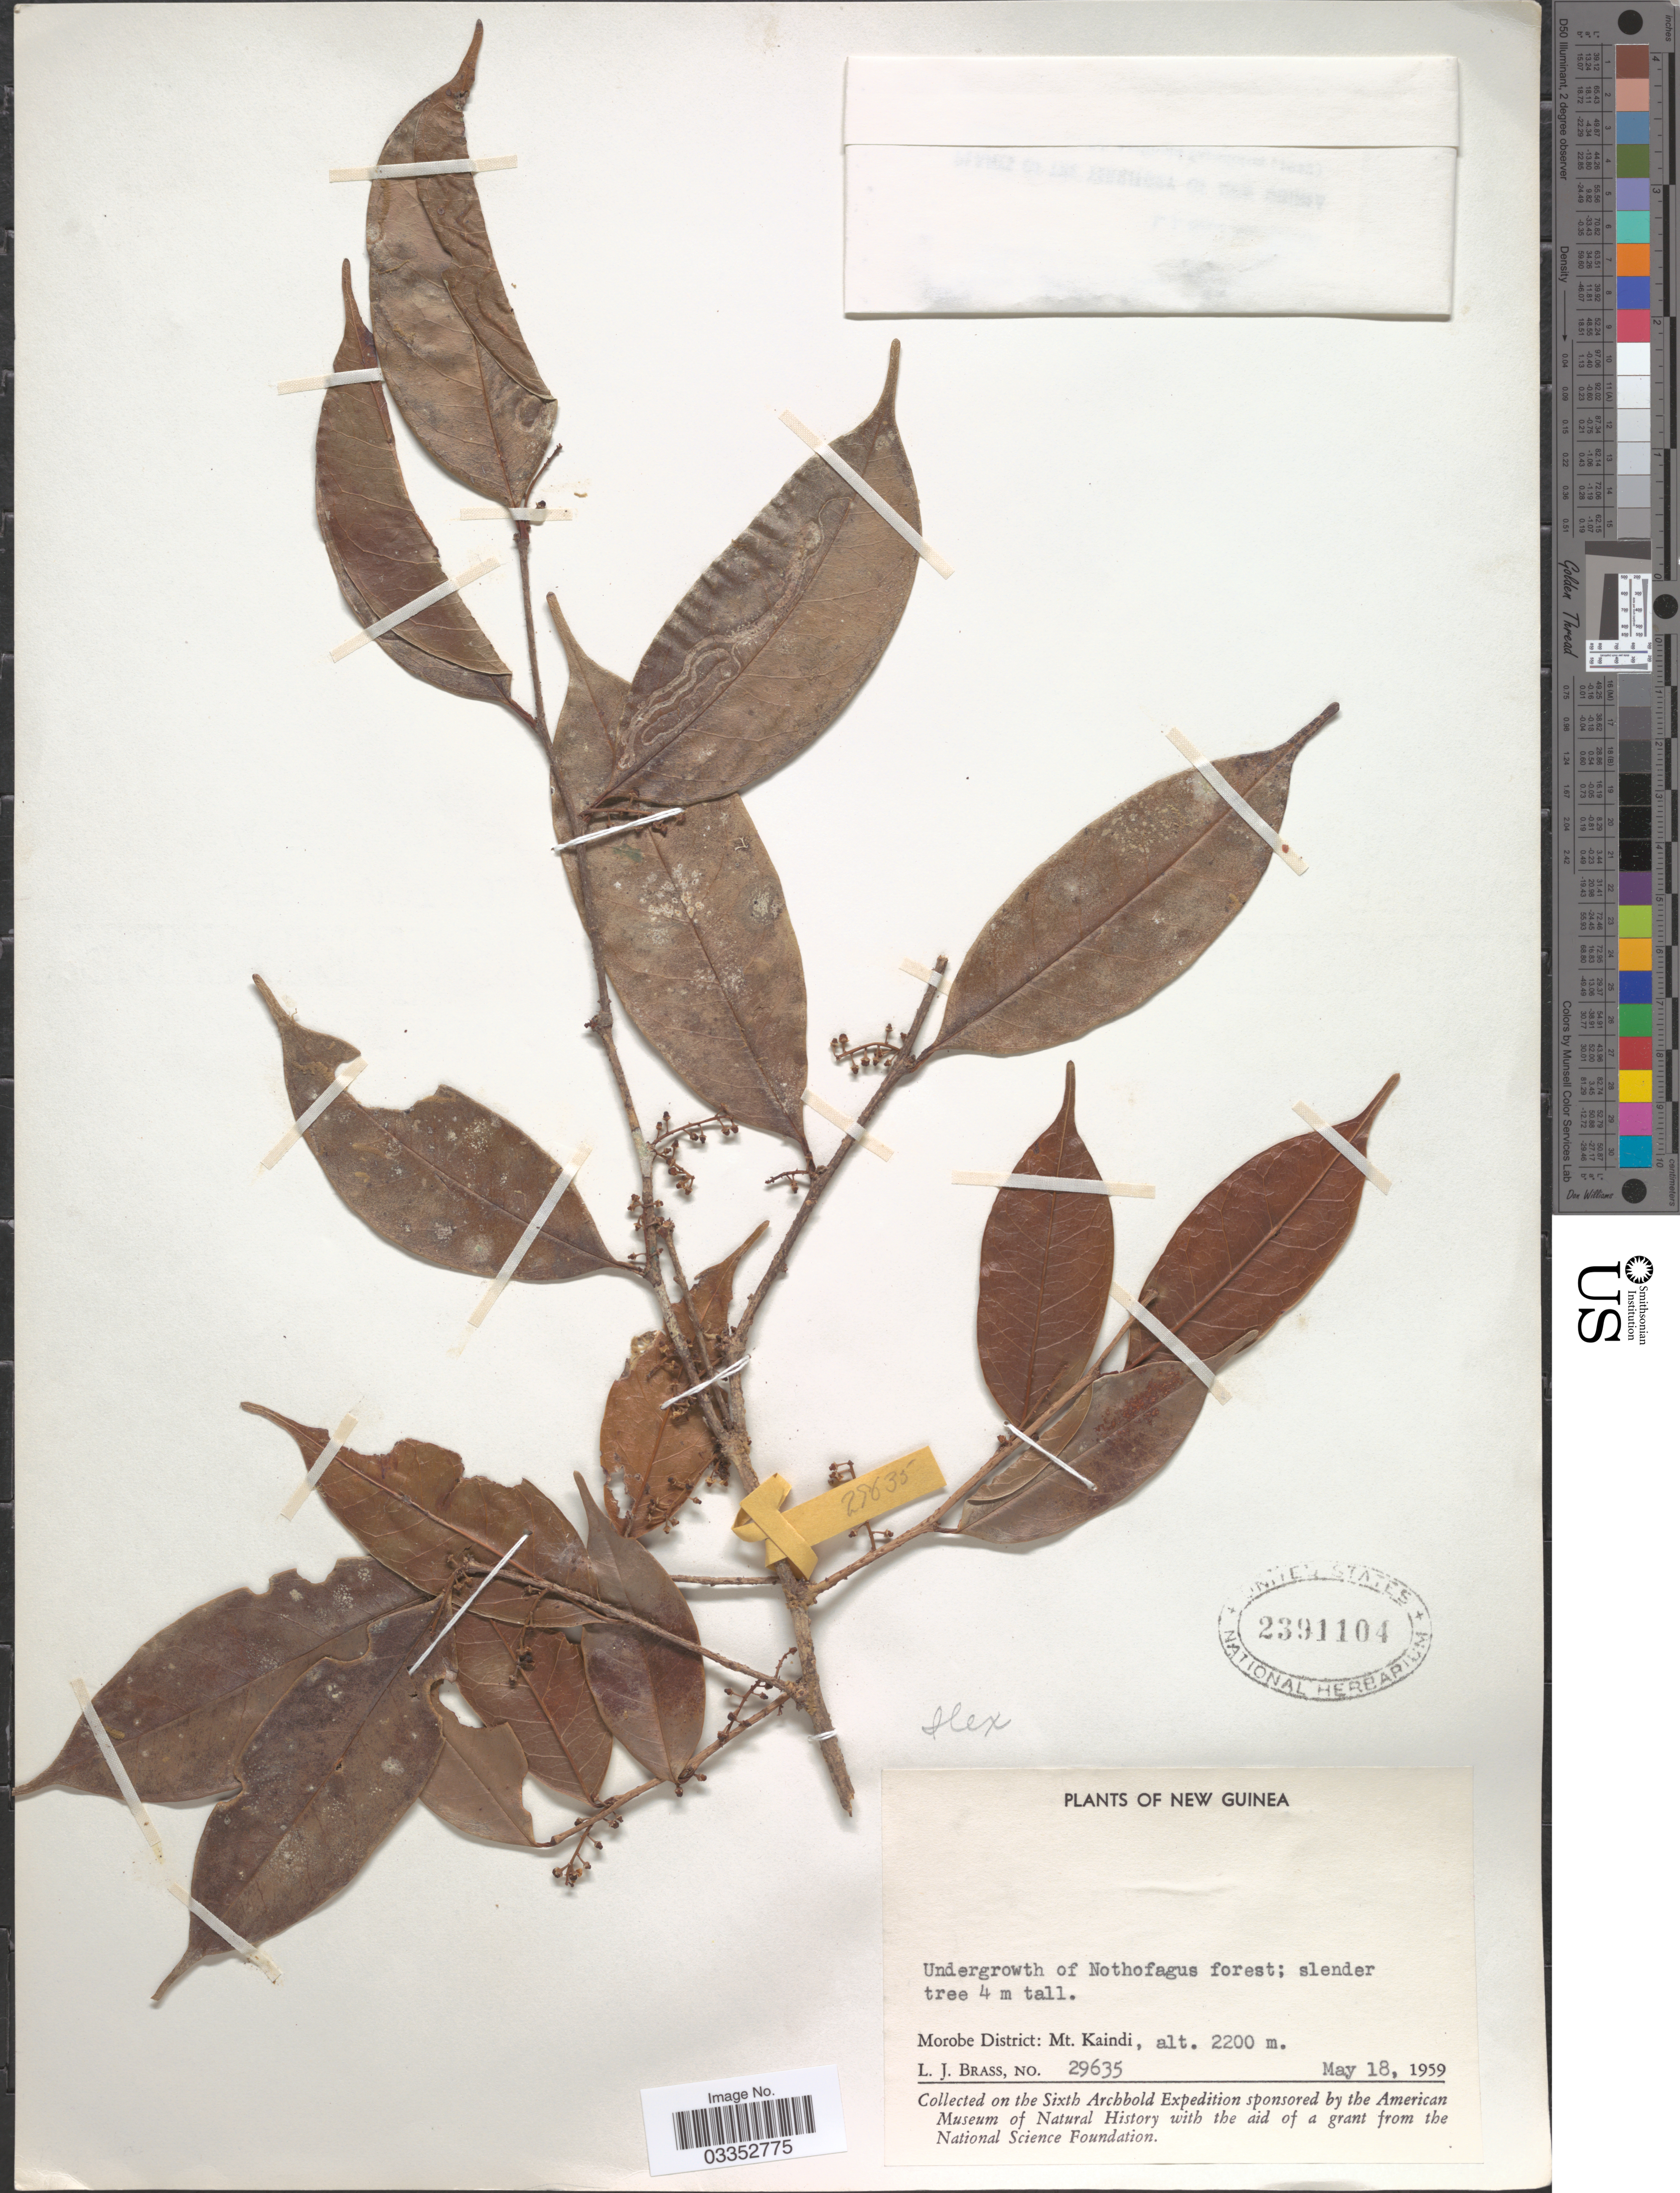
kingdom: Plantae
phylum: Tracheophyta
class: Magnoliopsida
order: Aquifoliales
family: Aquifoliaceae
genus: Ilex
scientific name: Ilex sp.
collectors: L. J. Brass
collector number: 29635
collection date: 1959-05-18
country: Papua New Guinea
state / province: Morobe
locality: New Guinea, Morobe District: Mt. Kaindi.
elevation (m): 2200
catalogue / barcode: US 2391104